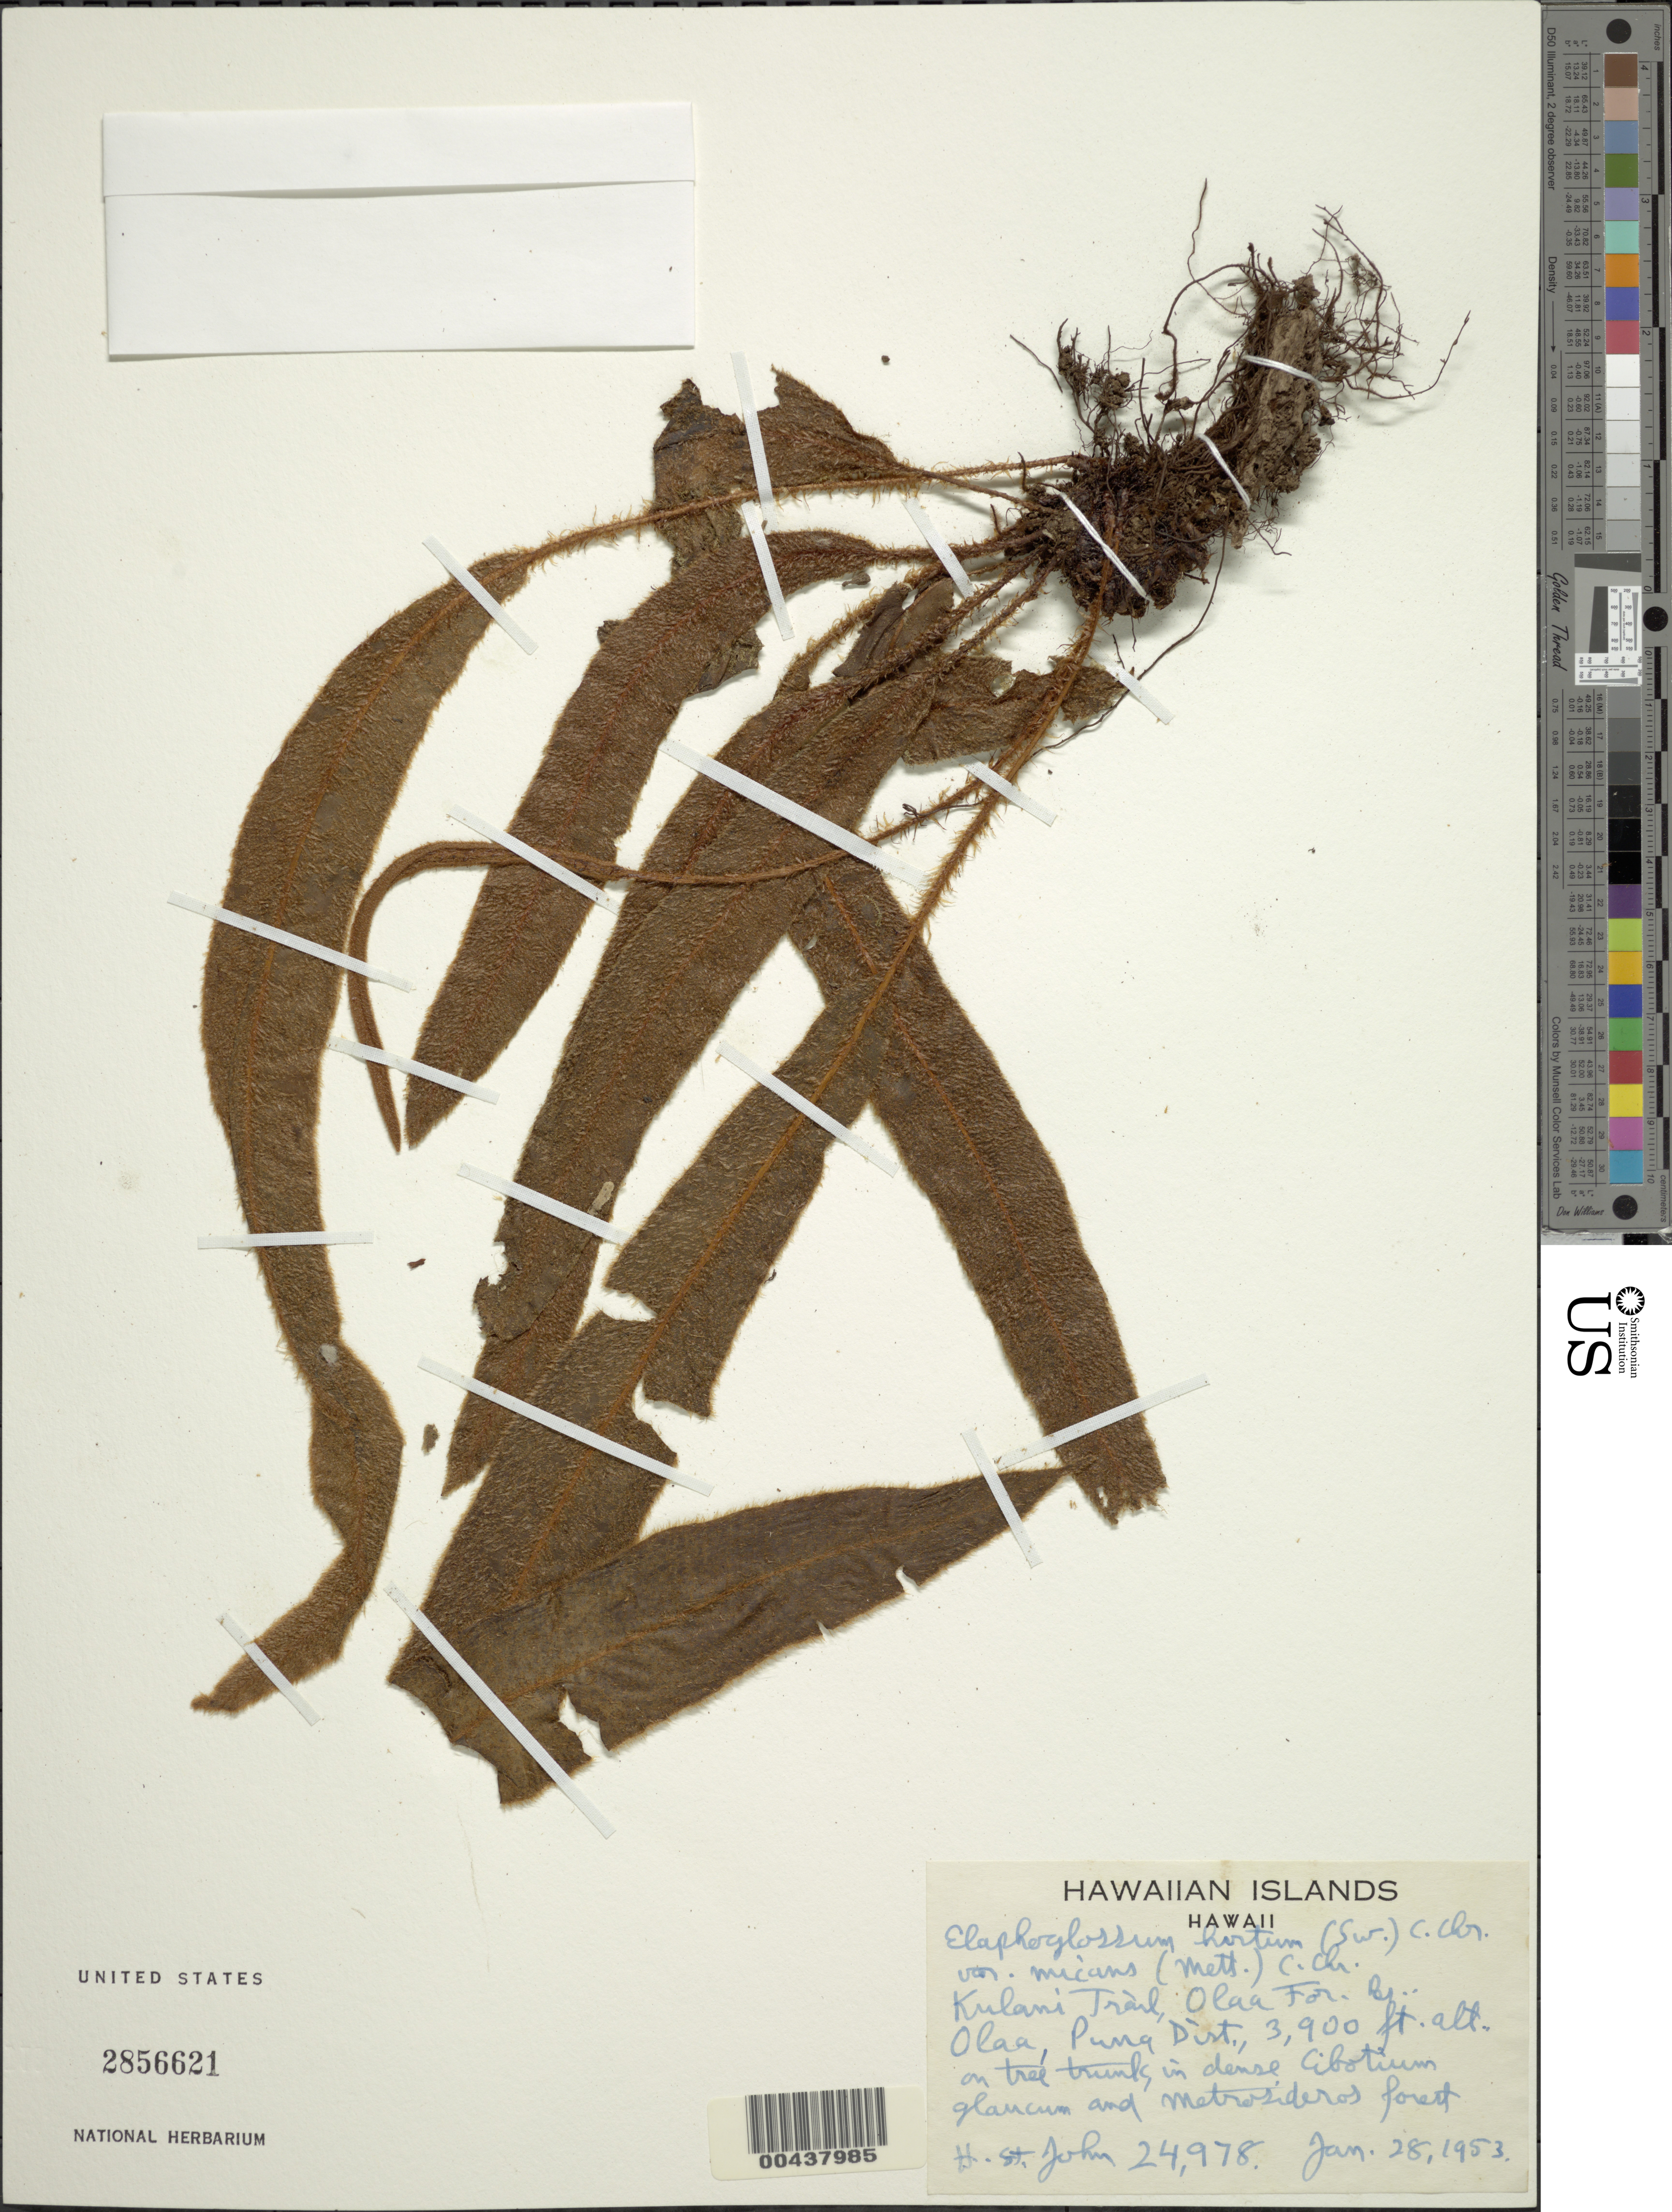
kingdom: Plantae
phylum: Tracheophyta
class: Polypodiopsida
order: Polypodiales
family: Dryopteridaceae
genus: Elaphoglossum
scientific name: Elaphoglossum hirtum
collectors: H. St. John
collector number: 24978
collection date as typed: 28 Jan 1953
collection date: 1953-01-28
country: United States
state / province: Hawaii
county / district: Hawaii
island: Hawaii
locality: Kulani Trail, Olaa For. Res., Olaa, Puna Dist.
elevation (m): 1189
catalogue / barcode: US 2856621